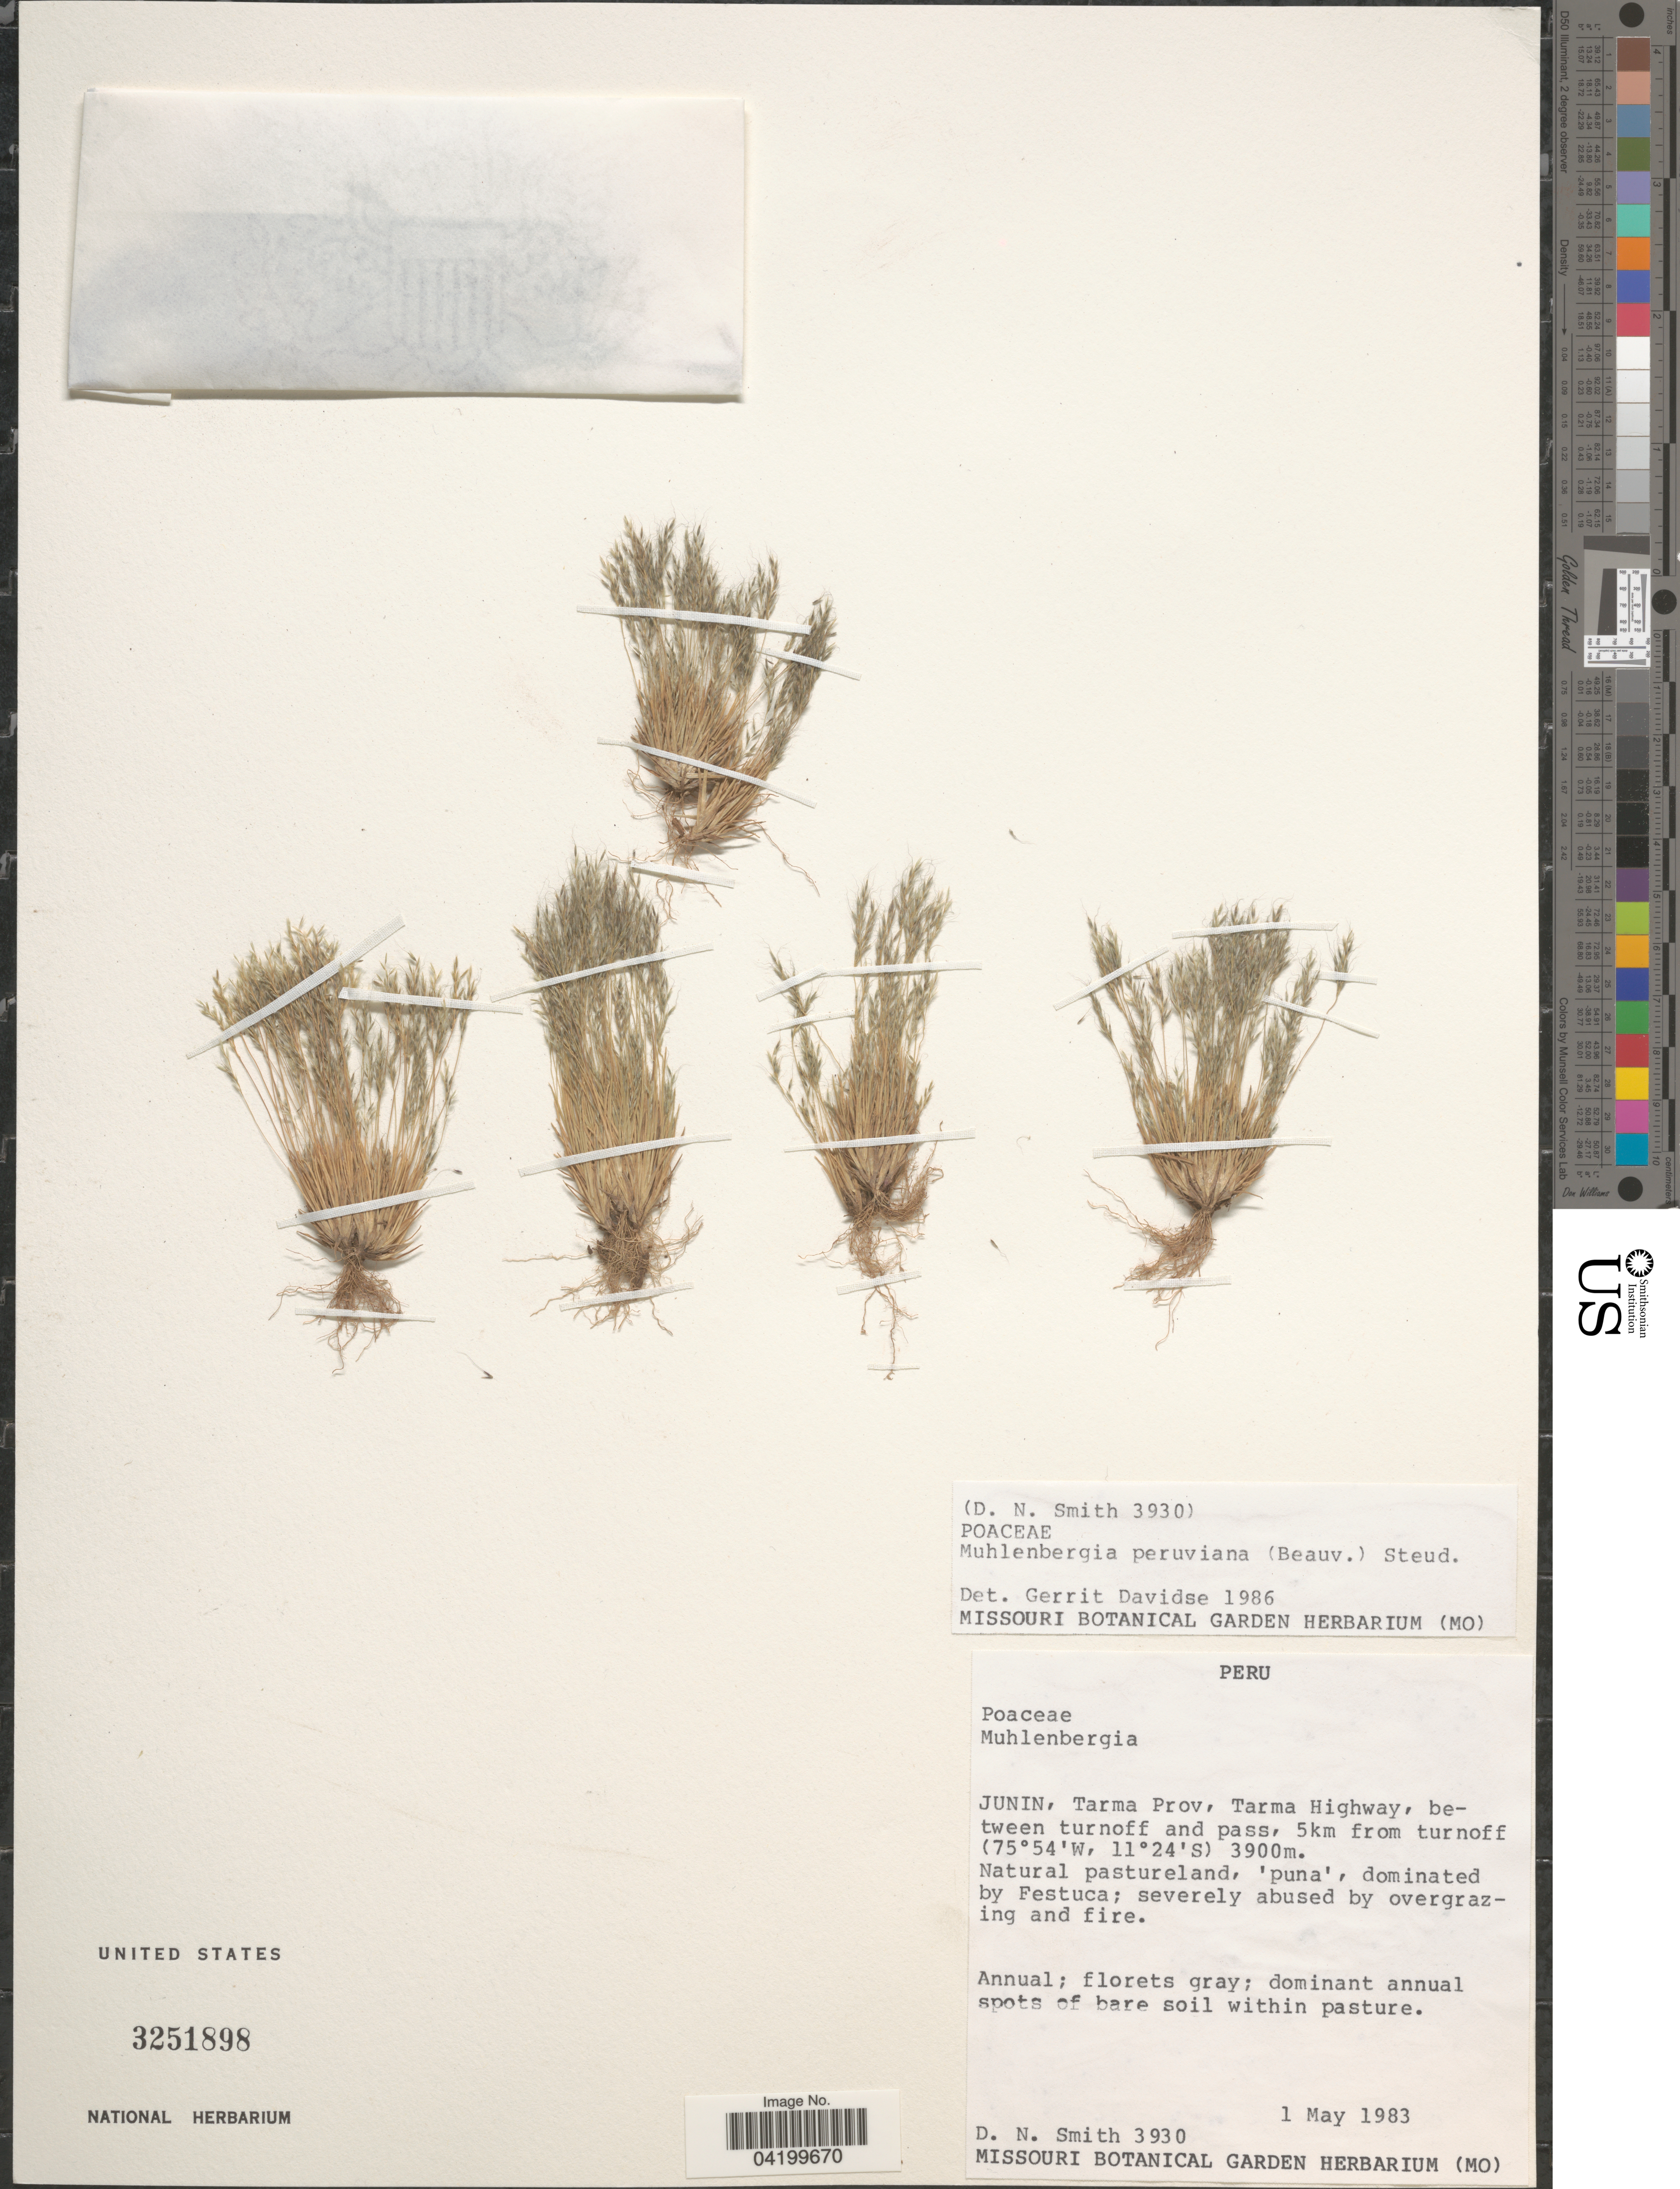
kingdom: Plantae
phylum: Tracheophyta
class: Liliopsida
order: Poales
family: Poaceae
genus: Muhlenbergia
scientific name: Muhlenbergia peruviana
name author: (P. Beauv.) Steud.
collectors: D. Smith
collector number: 3930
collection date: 1983-05-01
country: Peru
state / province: Junin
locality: Tarma Prov, Tarma Highway, between turnoff and pass, 5km from turnoff.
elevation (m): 3900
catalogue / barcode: US 3251898